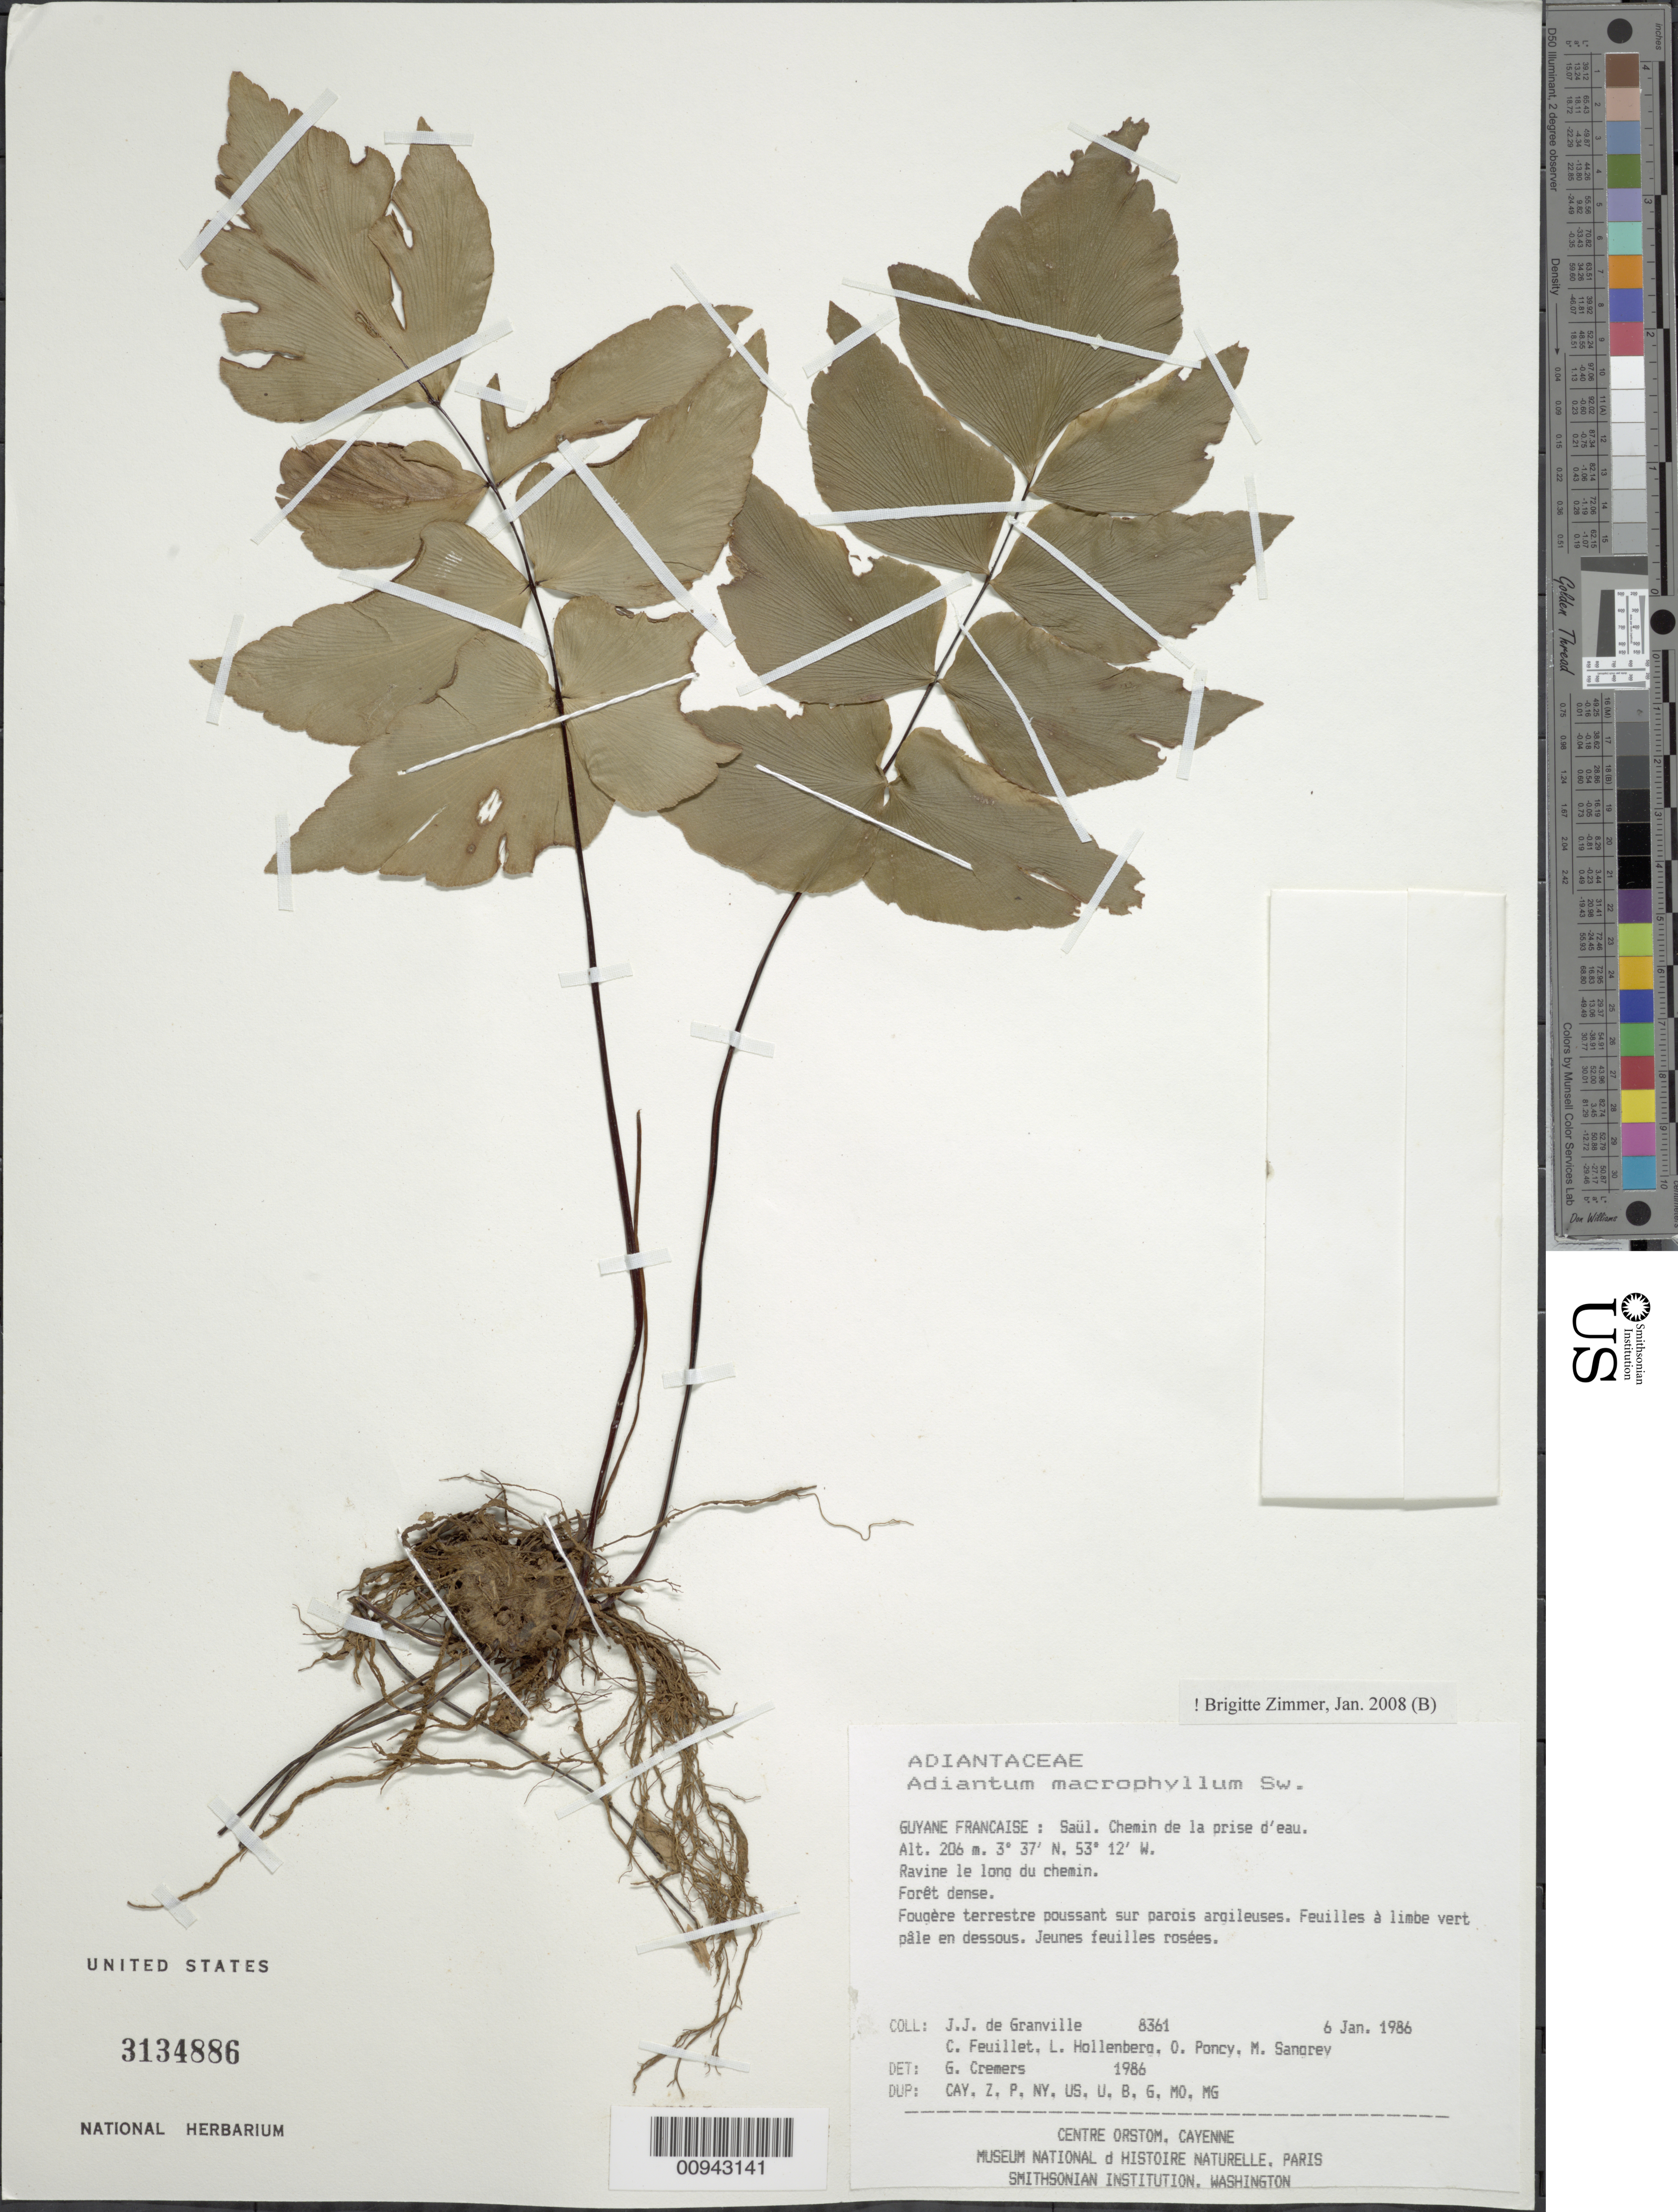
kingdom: Plantae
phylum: Tracheophyta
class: Polypodiopsida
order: Polypodiales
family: Pteridaceae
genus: Adiantum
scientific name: Adiantum macrophyllum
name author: Sw.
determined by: Zimmer, B.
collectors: J.-J. de Granville, C. Feuillet, L. Hollenberg, O. Poncy & M. S. Sangrey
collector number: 8361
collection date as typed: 6-Jan-86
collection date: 1986-01-06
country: French Guiana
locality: Saül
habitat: Ravine le long du chemin; chemin de la prise d'eau; forêt dense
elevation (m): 200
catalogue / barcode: US 3134886